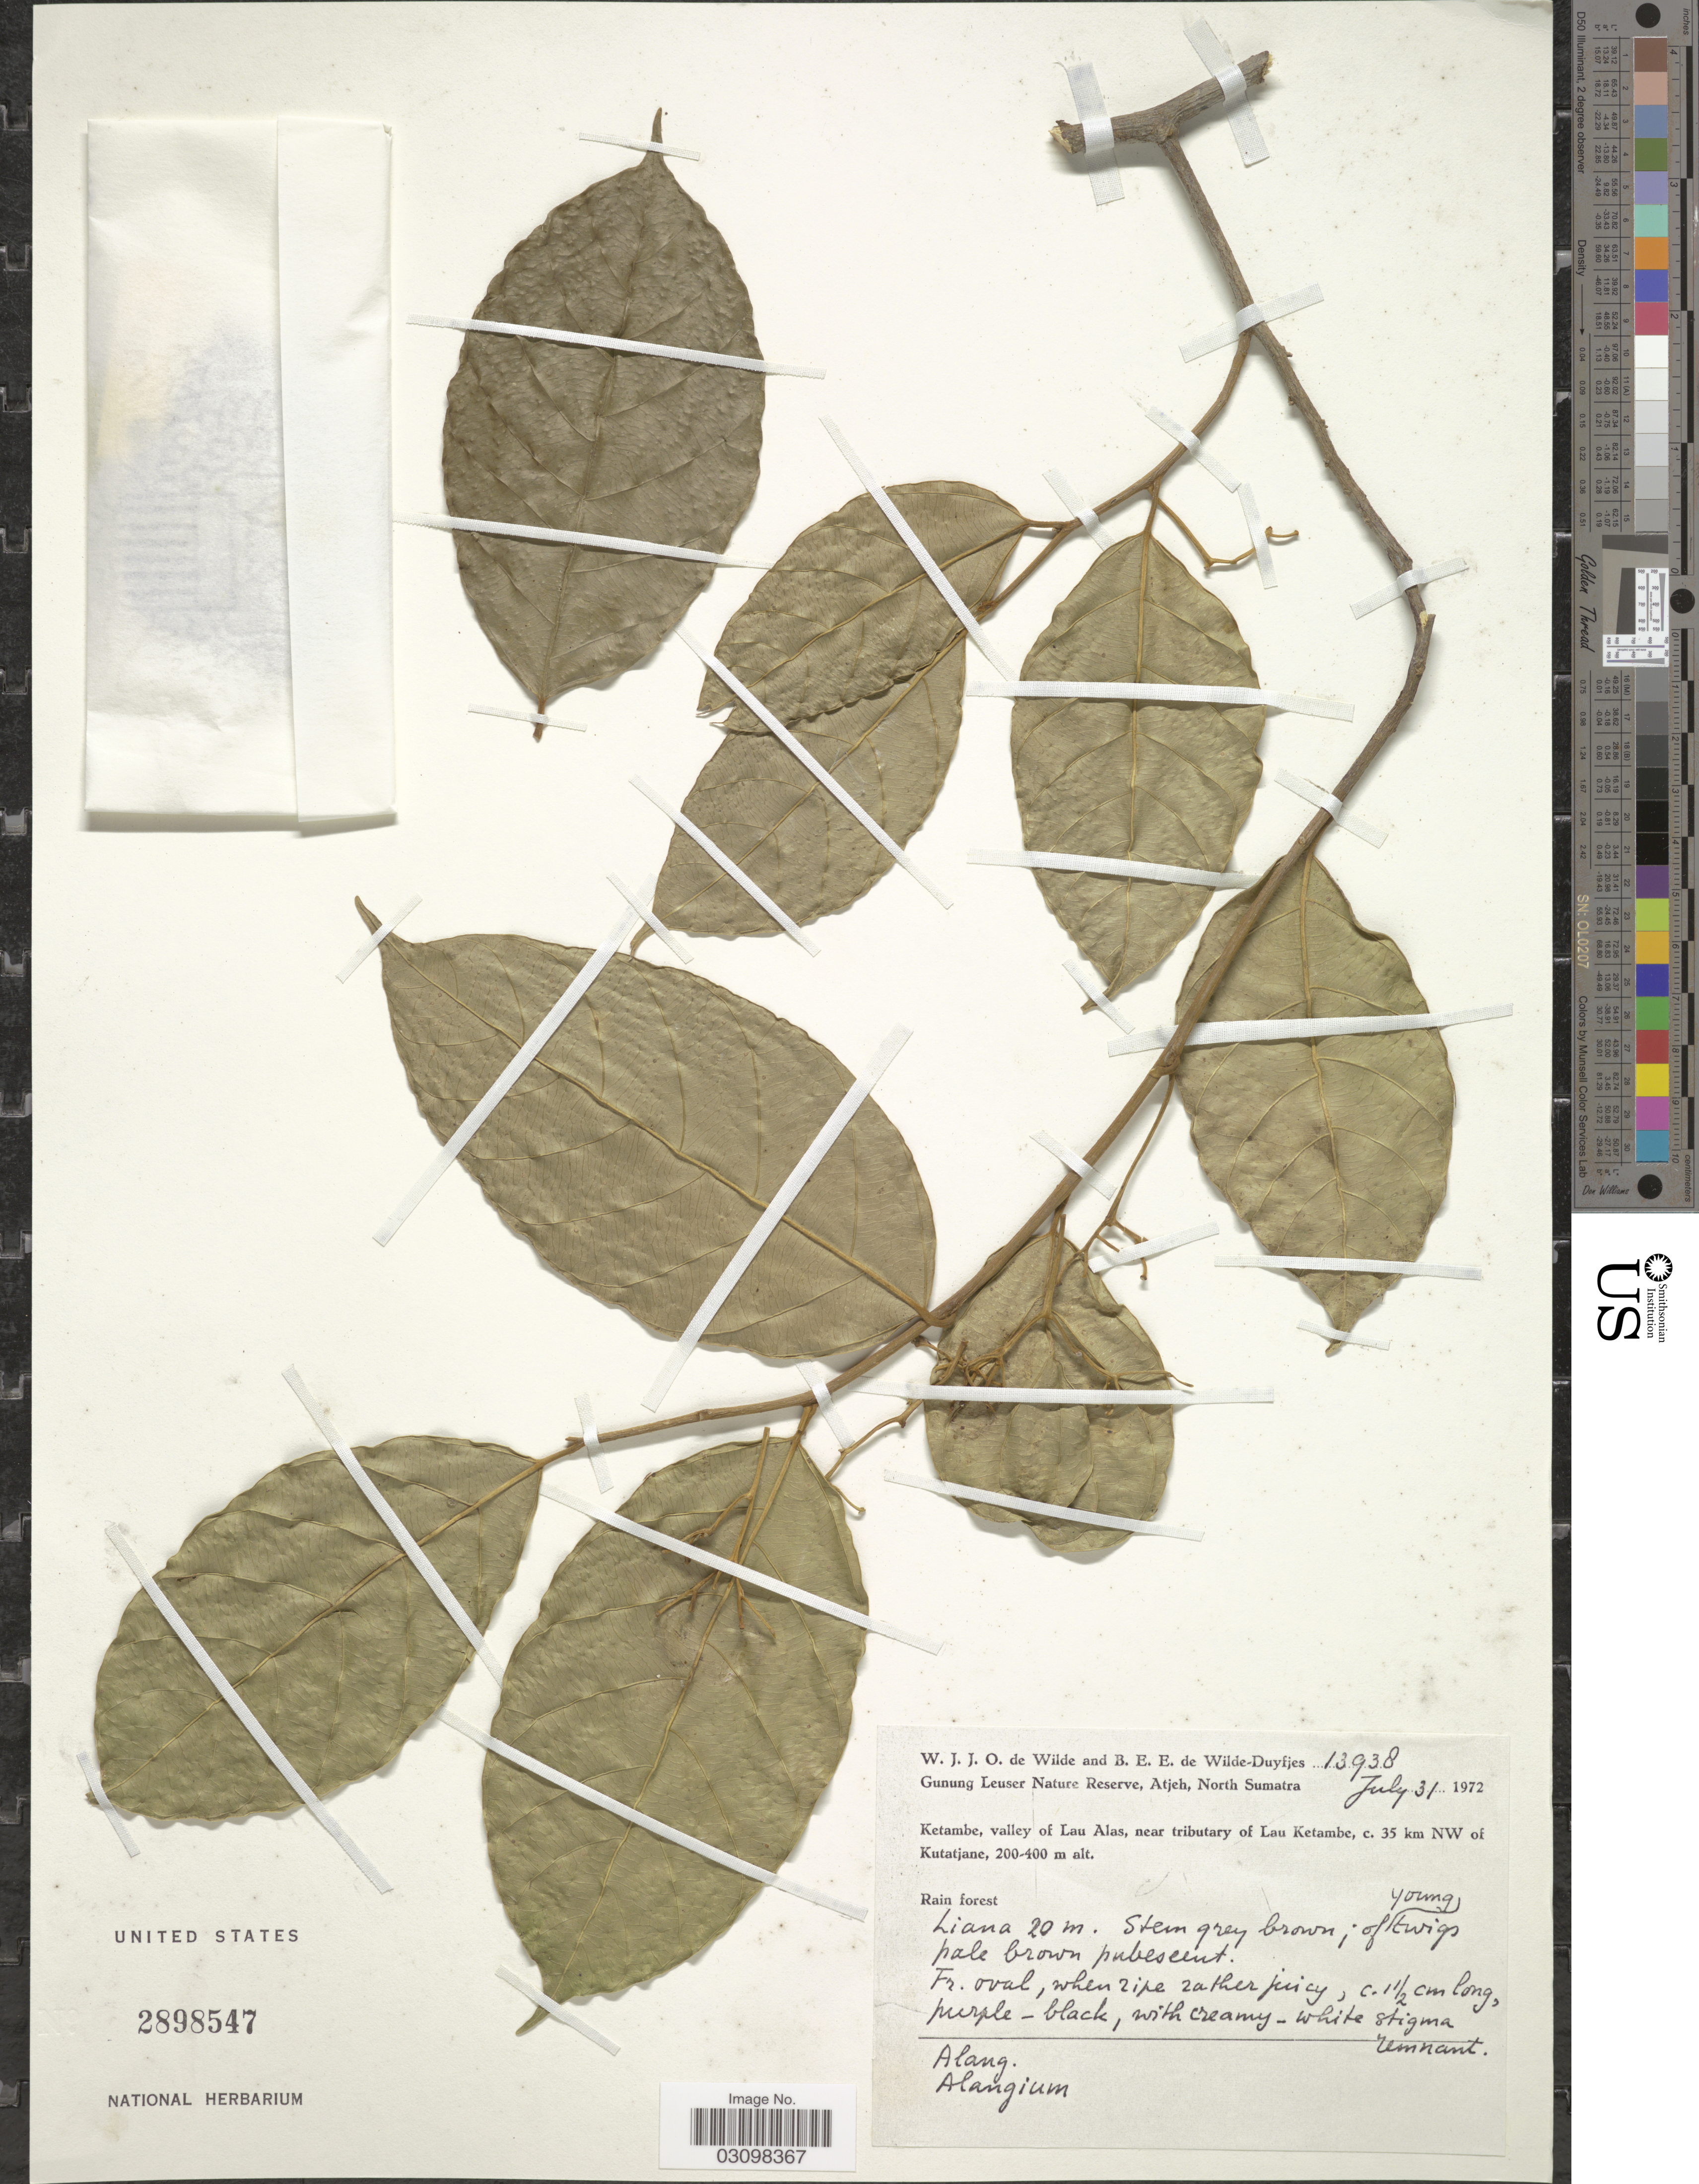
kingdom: Plantae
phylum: Tracheophyta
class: Magnoliopsida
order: Cornales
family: Cornaceae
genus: Alangium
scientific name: Alangium sp.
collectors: W. J. de Wilde & B. E. de Wilde-Duyfjes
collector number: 13938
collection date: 1972-07-31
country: Indonesia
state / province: Sumatra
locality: Gunung Leuser Nature Reserve, Atjeh, North Sumatra. Ketambe, valley of Lau Alas, near tributary of Lau Ketambe, c. 35 km NW of Kutatjane.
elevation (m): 200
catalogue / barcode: US 2898547